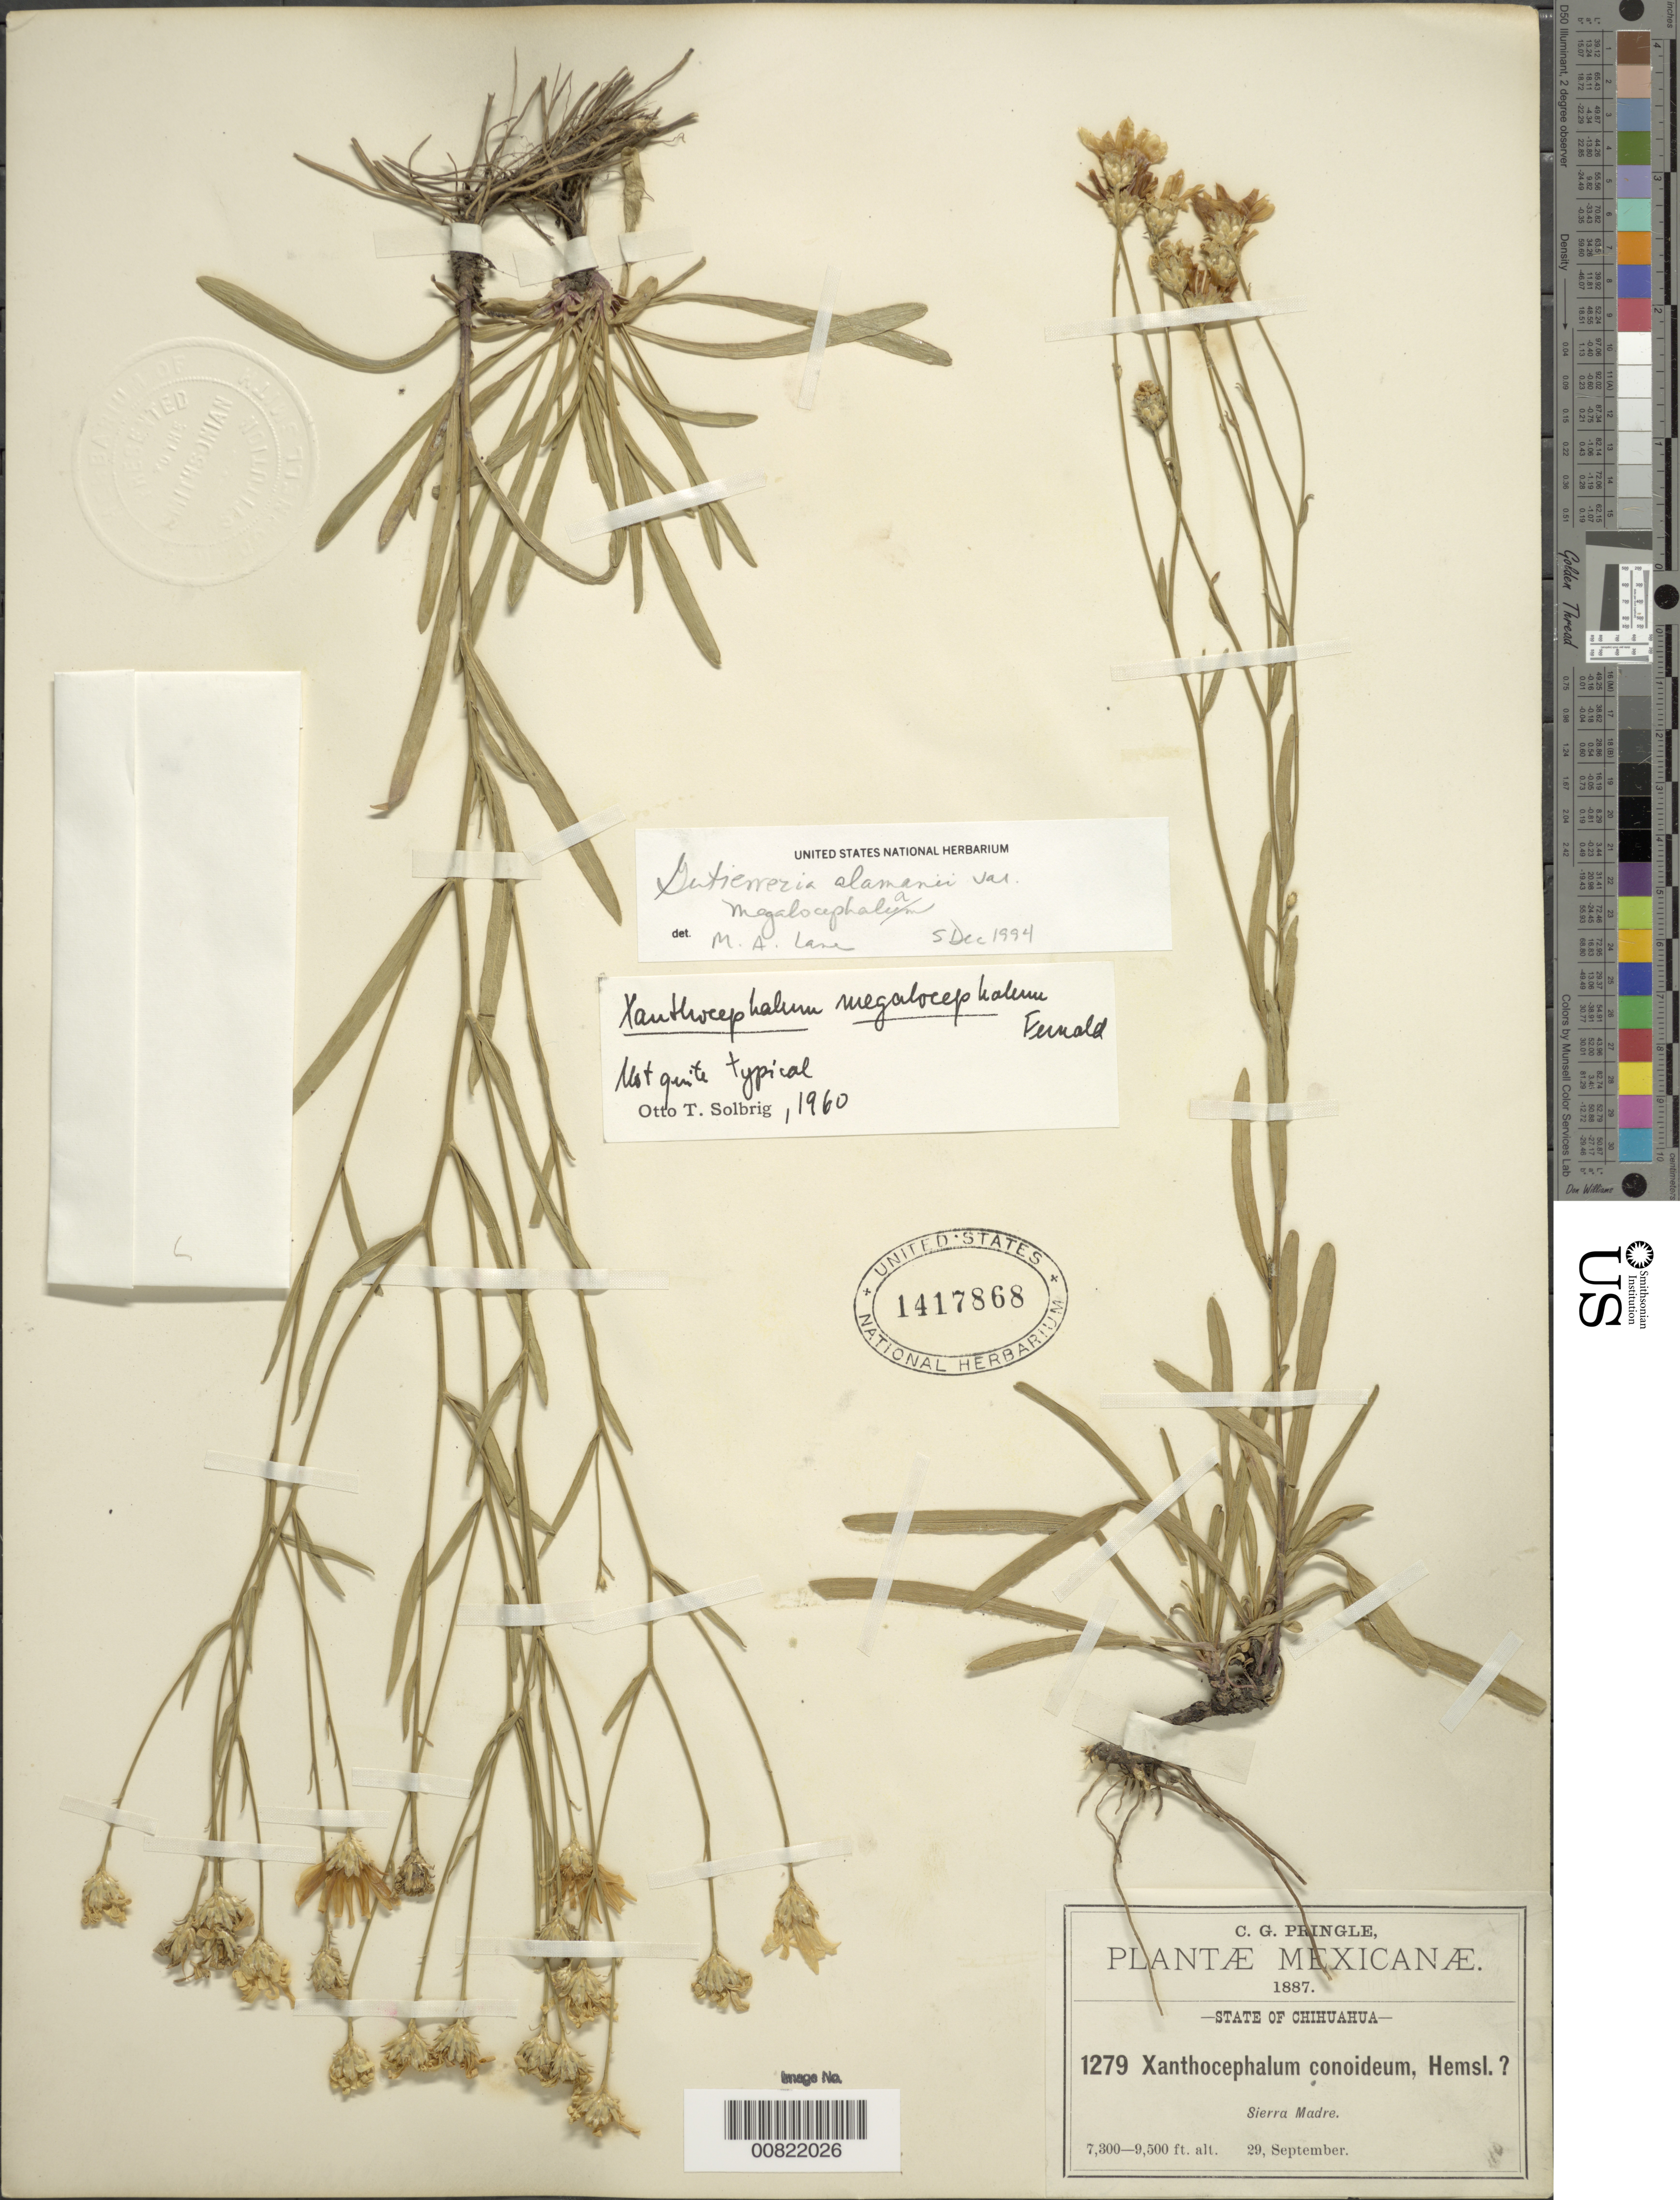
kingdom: Plantae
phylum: Tracheophyta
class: Magnoliopsida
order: Asterales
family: Asteraceae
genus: Gutierrezia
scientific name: Gutierrezia alamanii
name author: A. Gray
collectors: C. G. Pringle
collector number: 1279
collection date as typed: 29 Sep 1887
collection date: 1887-09-29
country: Mexico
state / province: Chihuahua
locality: Sierra Madre, Chihuahua.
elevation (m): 2225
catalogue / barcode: US 1417868